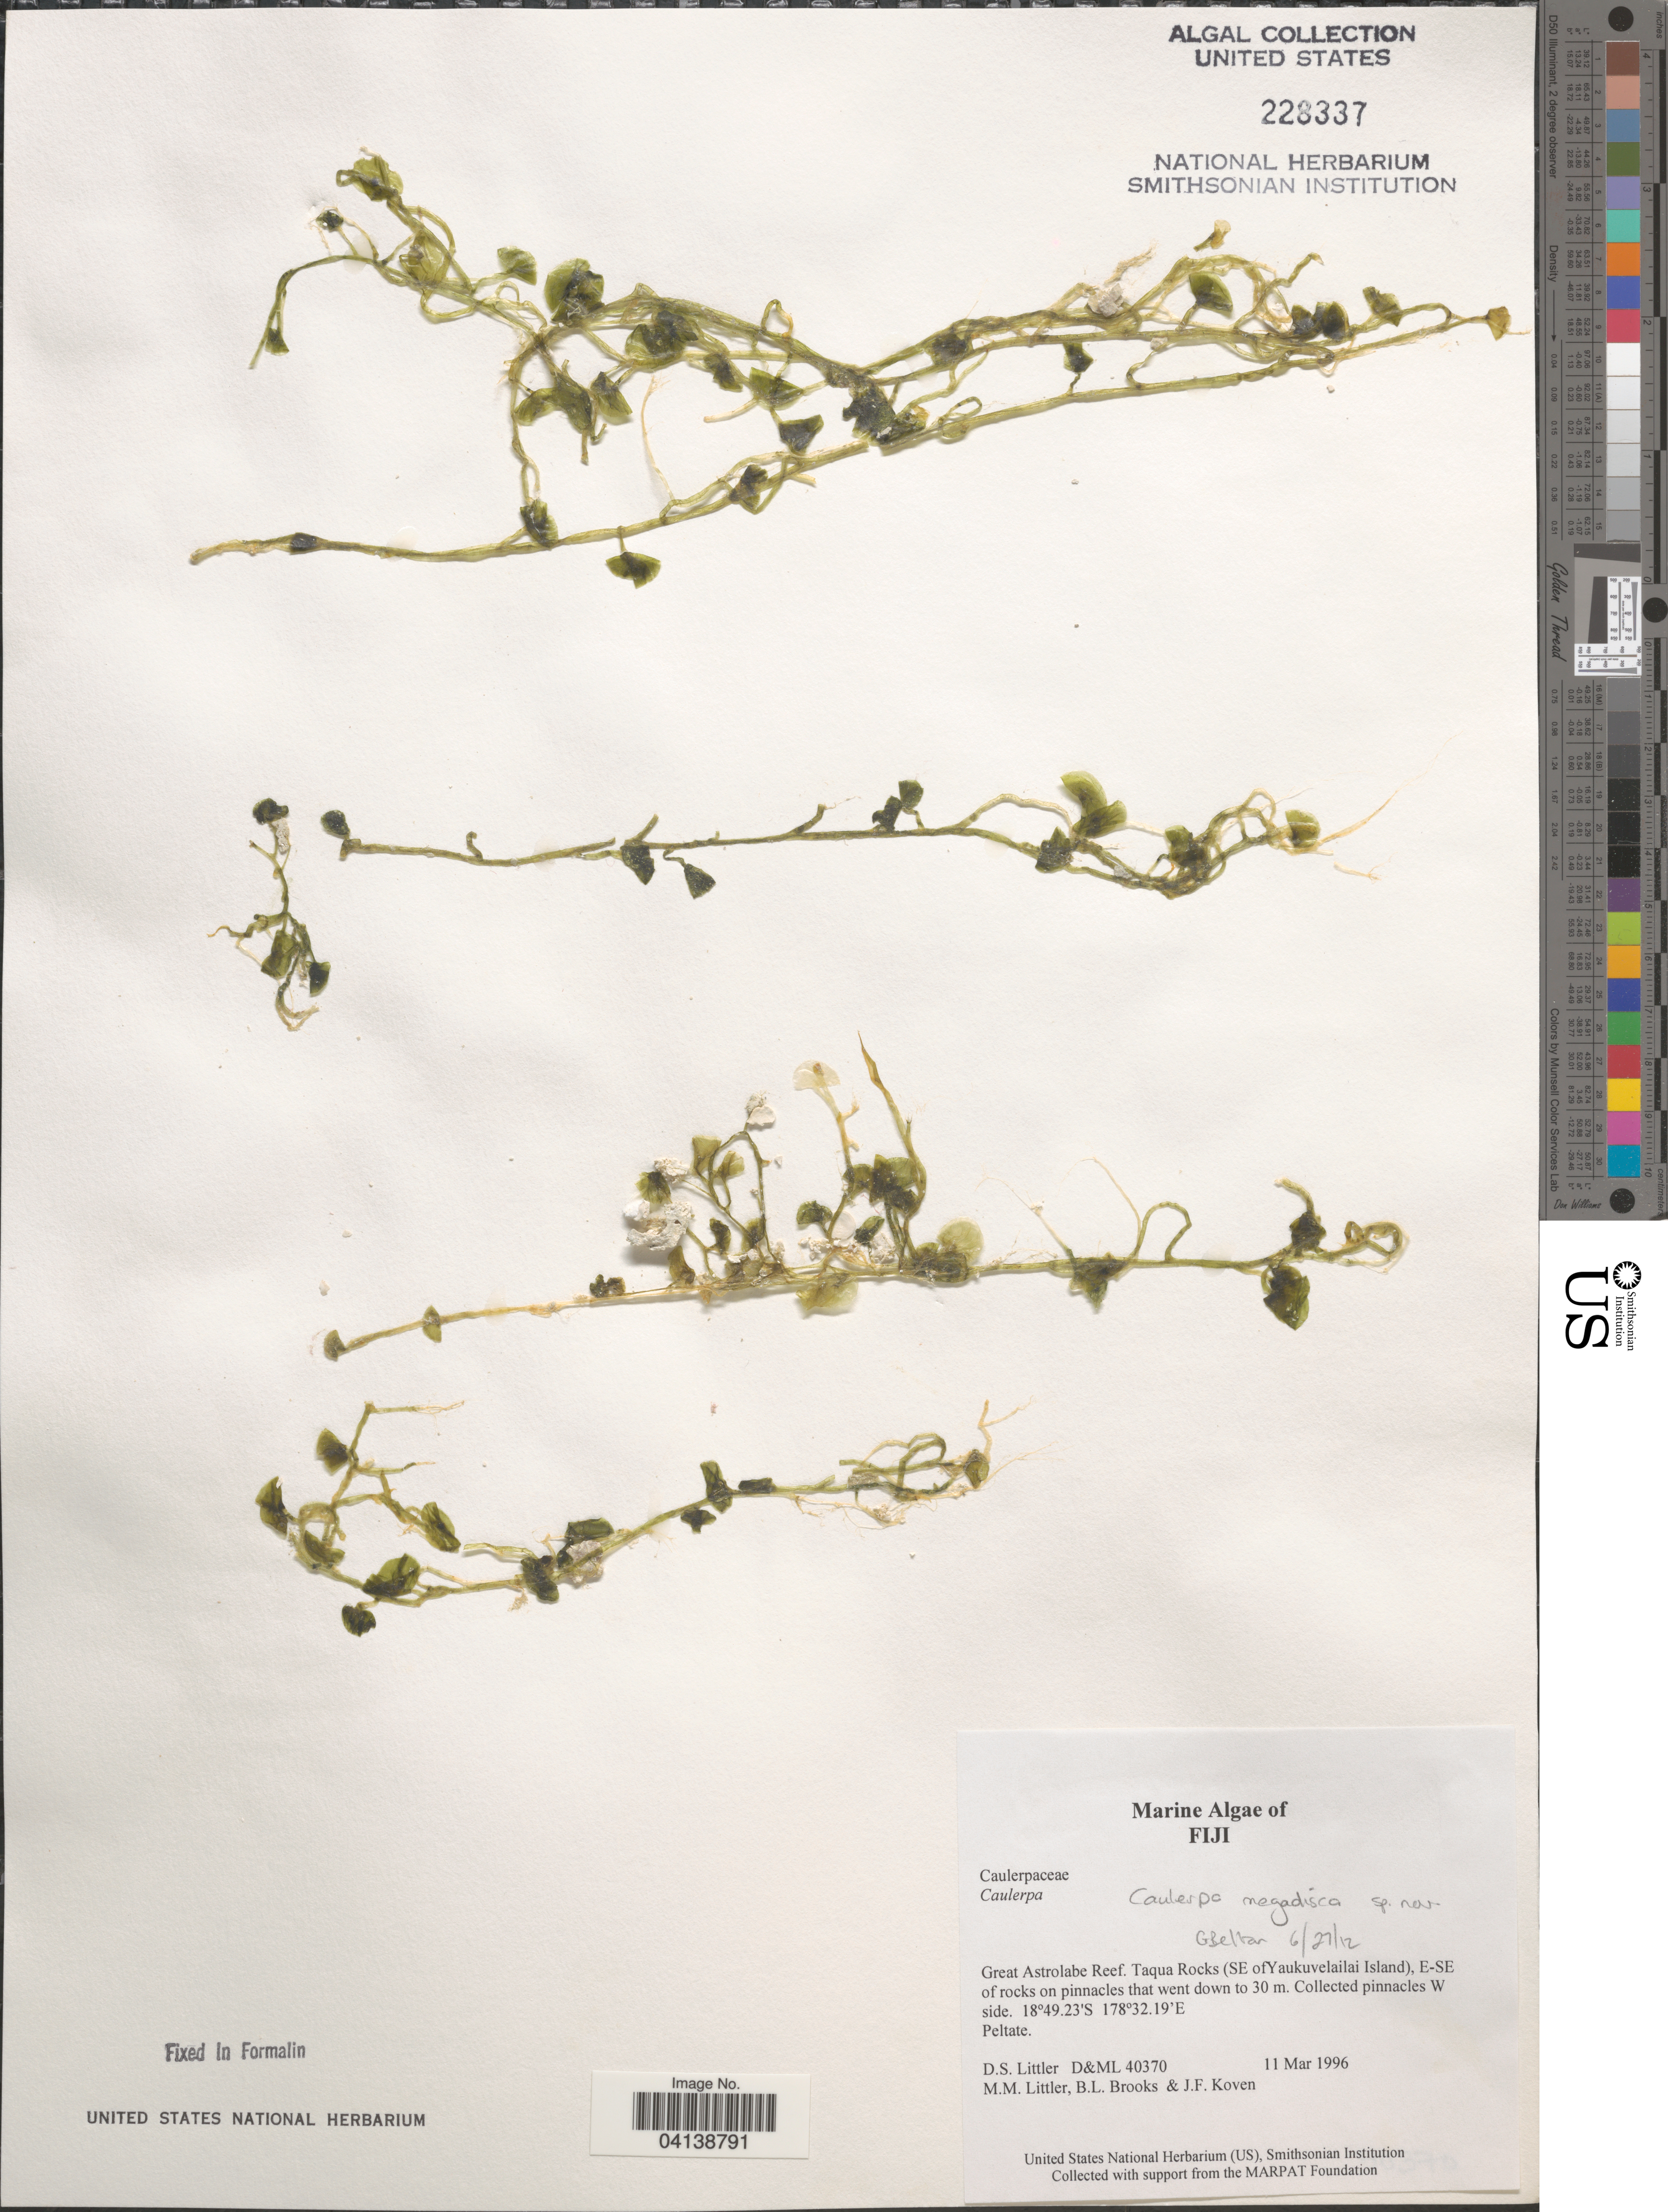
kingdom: Plantae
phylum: Chlorophyta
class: Ulvophyceae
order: Bryopsidales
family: Caulerpaceae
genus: Caulerpa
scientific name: Caulerpa megadisca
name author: G. Belton & Gurgel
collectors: D. S. Littler, B. Brooks & J. Koven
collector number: D&ML40370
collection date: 1996-03-11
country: Fiji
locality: Great Astrolabe Reef. Taqua Rocks (SE ofYaukuvelailai Island), E-SE of rocks on pinnacles that went down to 30 m. Collected pinnacles W side.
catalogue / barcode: US 228337